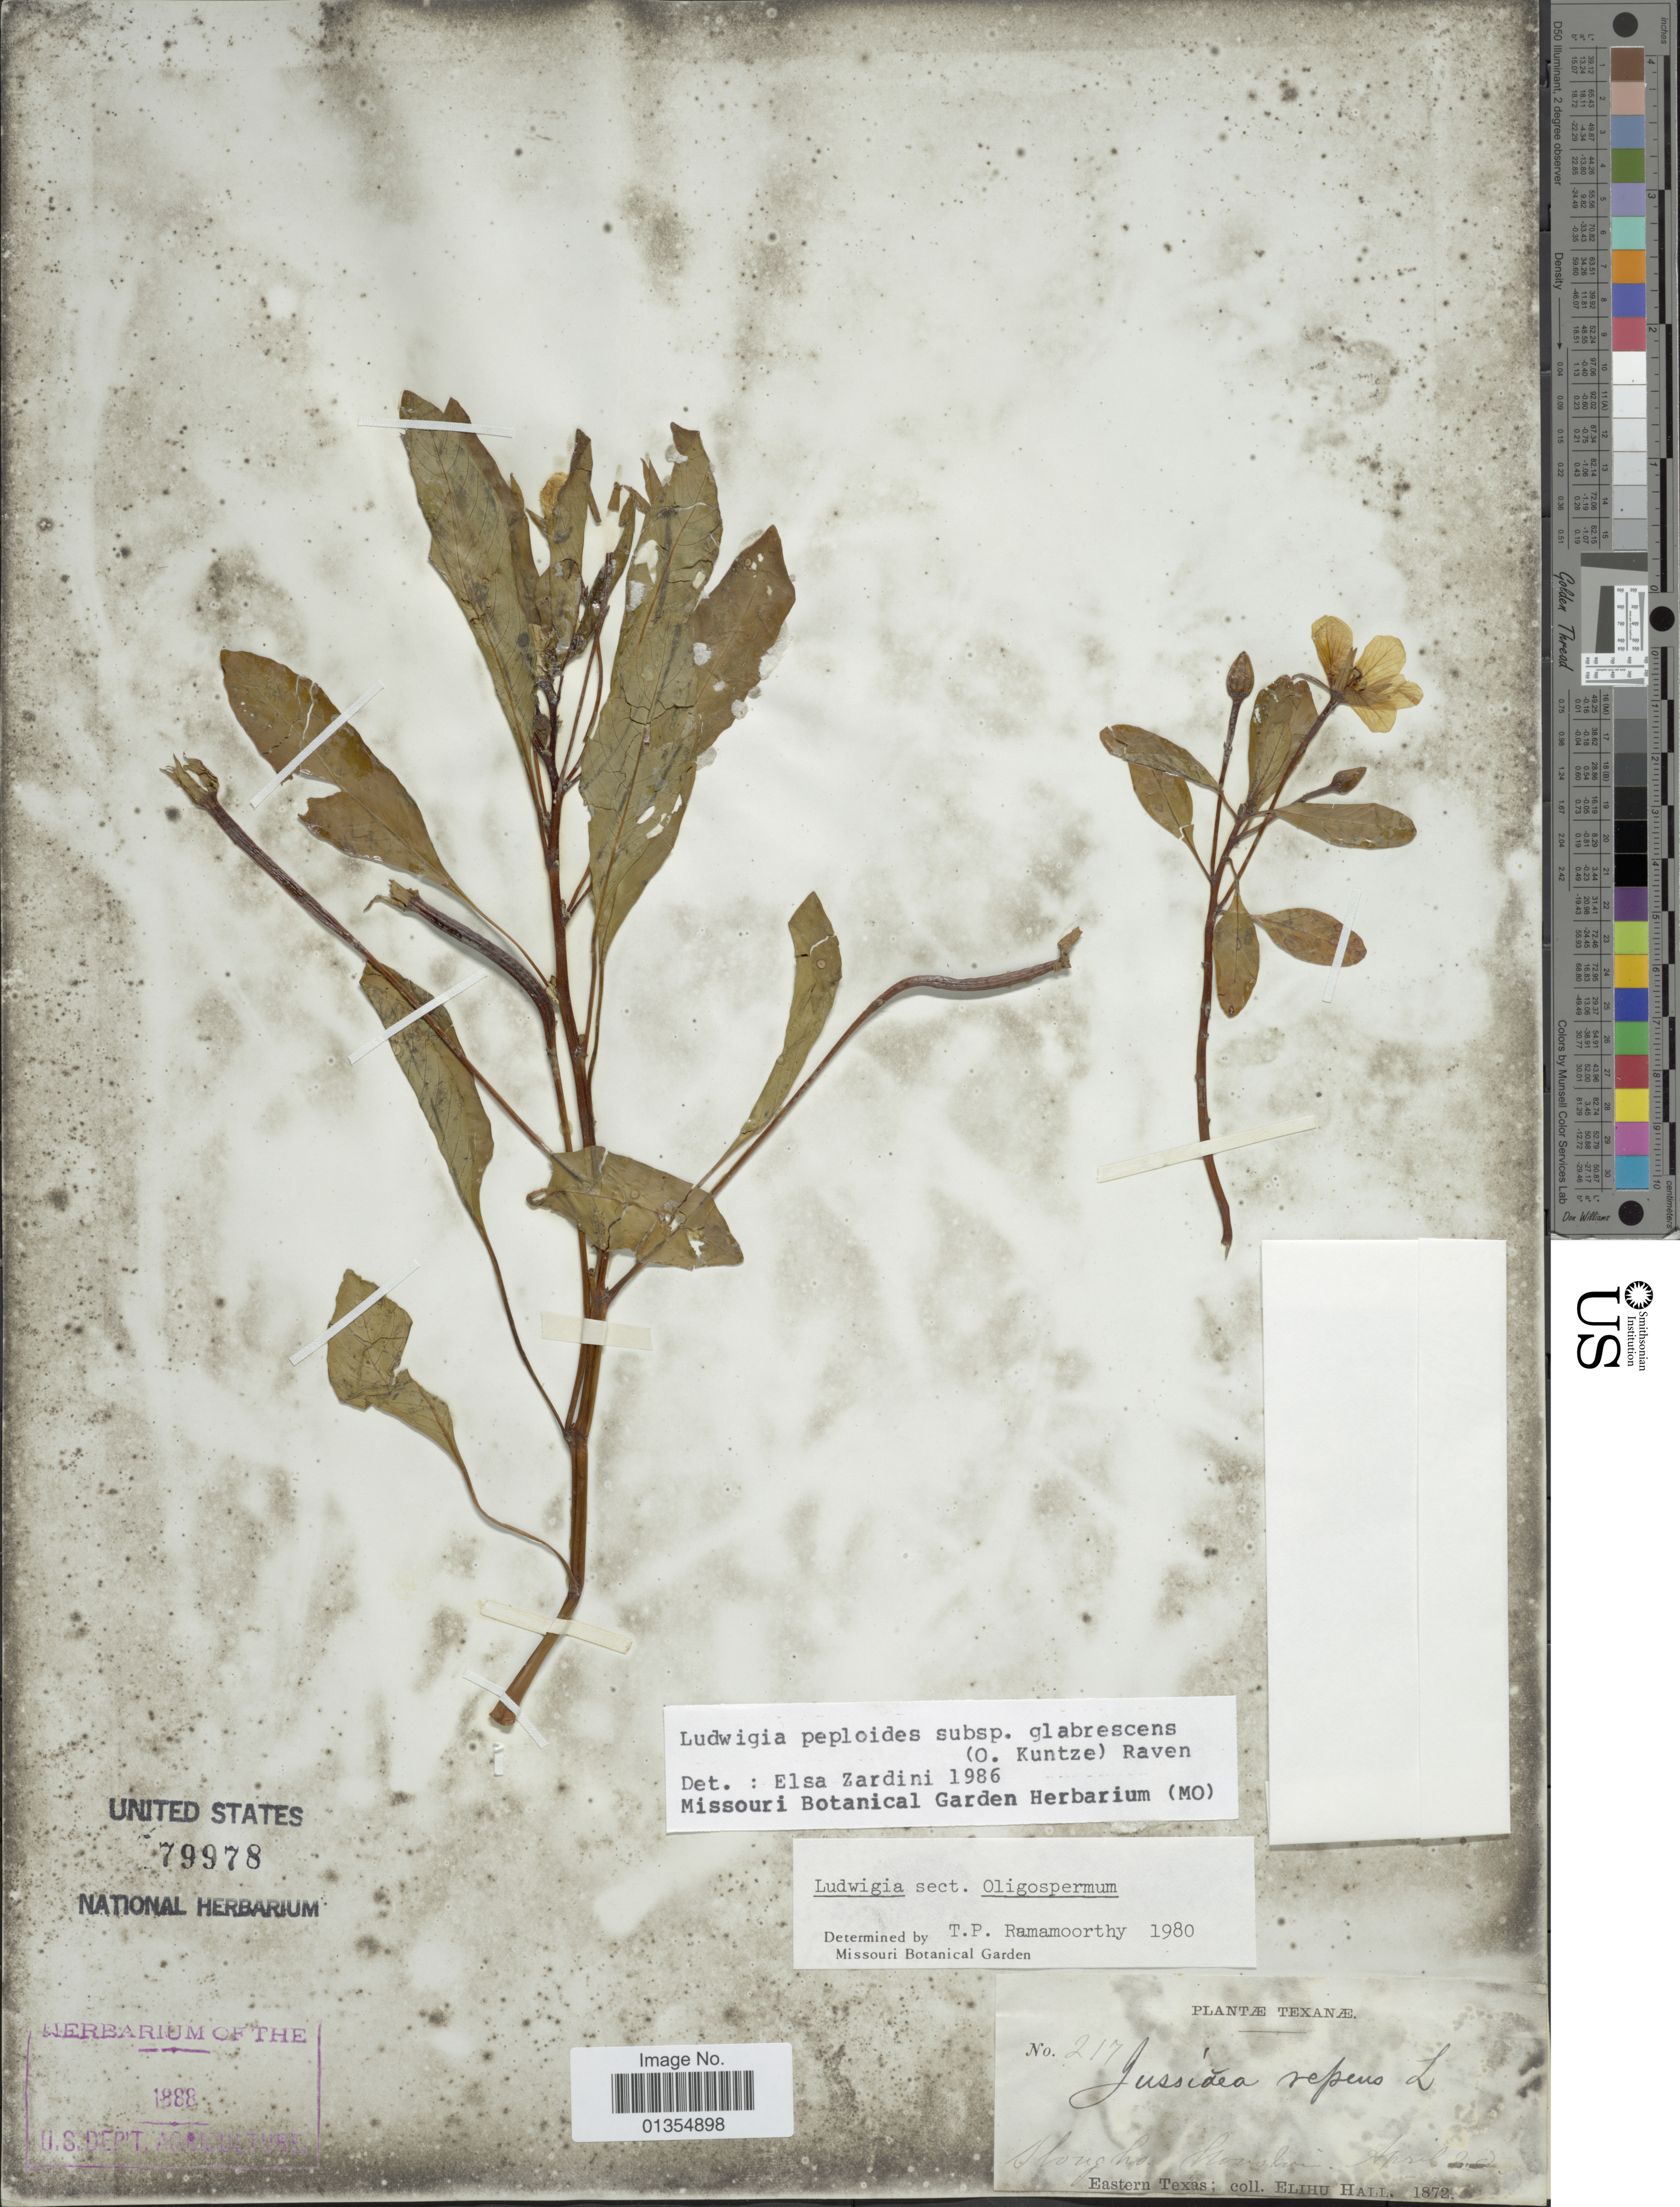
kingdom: Plantae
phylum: Tracheophyta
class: Magnoliopsida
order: Myrtales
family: Onagraceae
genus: Ludwigia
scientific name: Ludwigia peploides subsp. glabrescens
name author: (Kuntze) P.H. Raven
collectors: E. Hall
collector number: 217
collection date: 1872-04-20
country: United States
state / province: Texas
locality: Eastern Texas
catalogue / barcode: US 79978